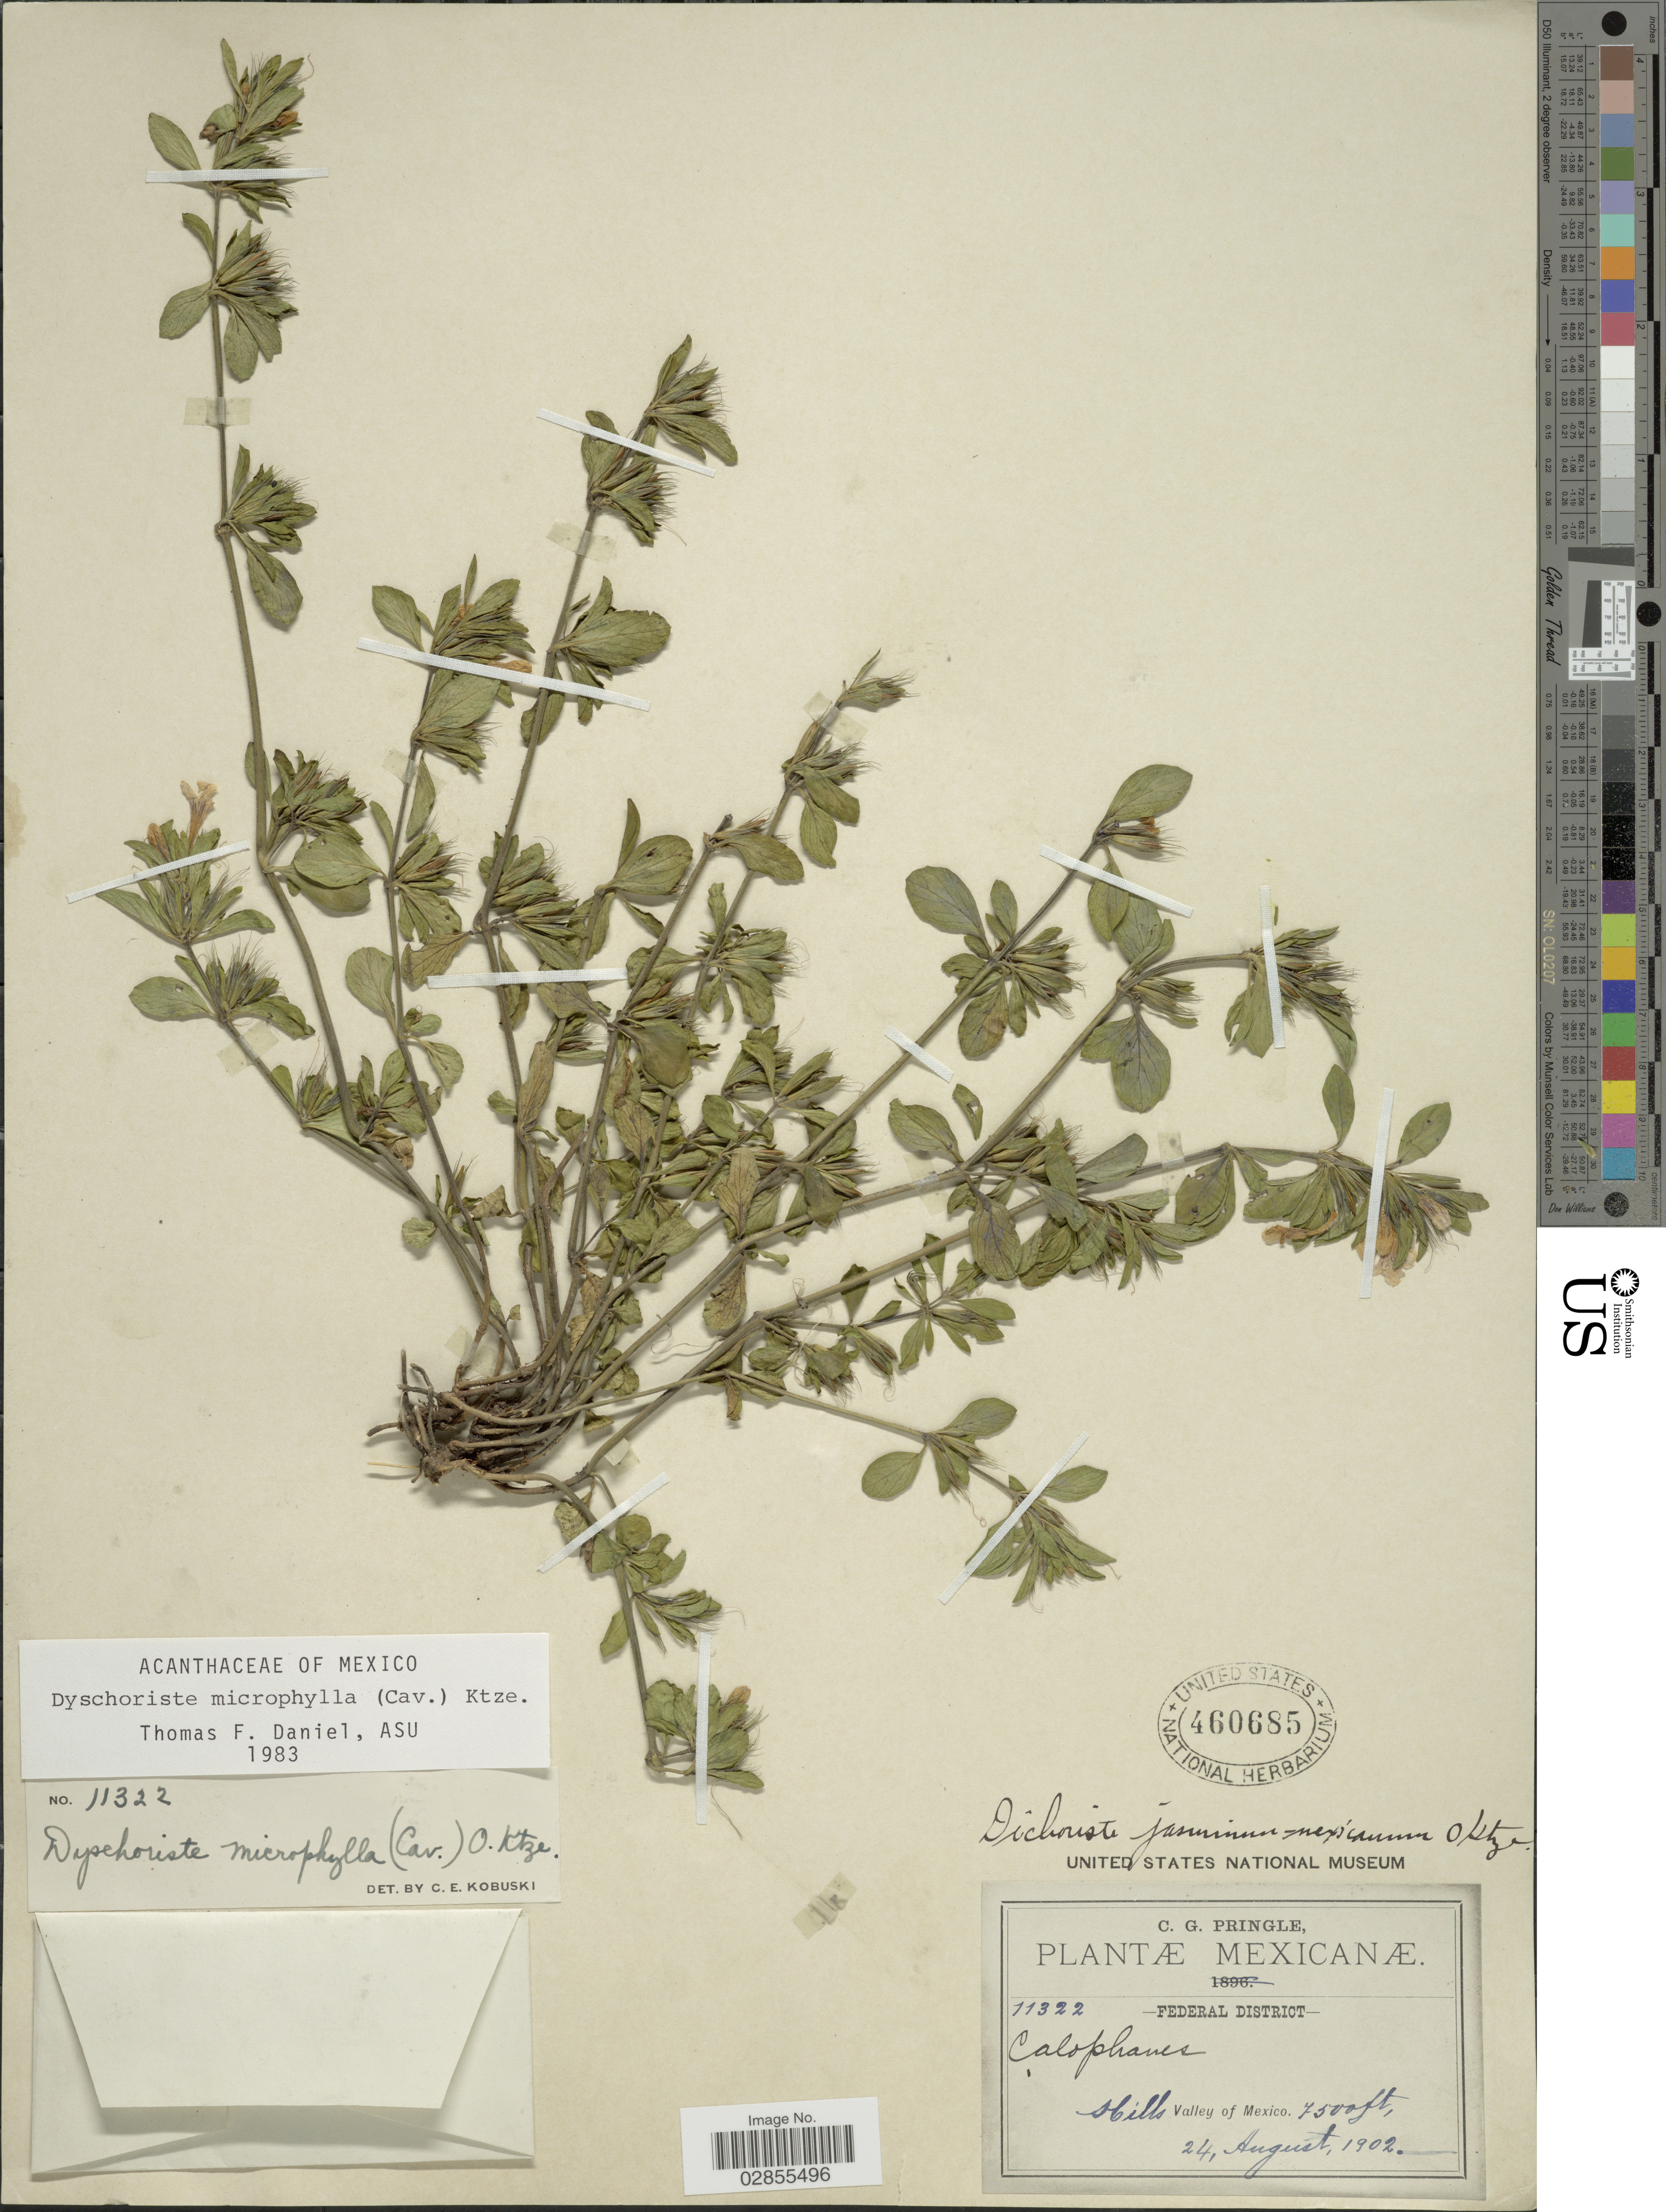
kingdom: Plantae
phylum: Tracheophyta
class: Magnoliopsida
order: Lamiales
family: Acanthaceae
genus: Dyschoriste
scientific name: Dyschoriste microphylla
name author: (Cav.) Kuntze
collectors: C. G. Pringle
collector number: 11322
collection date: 1902-08-24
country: Mexico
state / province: Distrito Federal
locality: Federal District, Hills, Valley of Mexico.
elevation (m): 2286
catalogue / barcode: US 460685